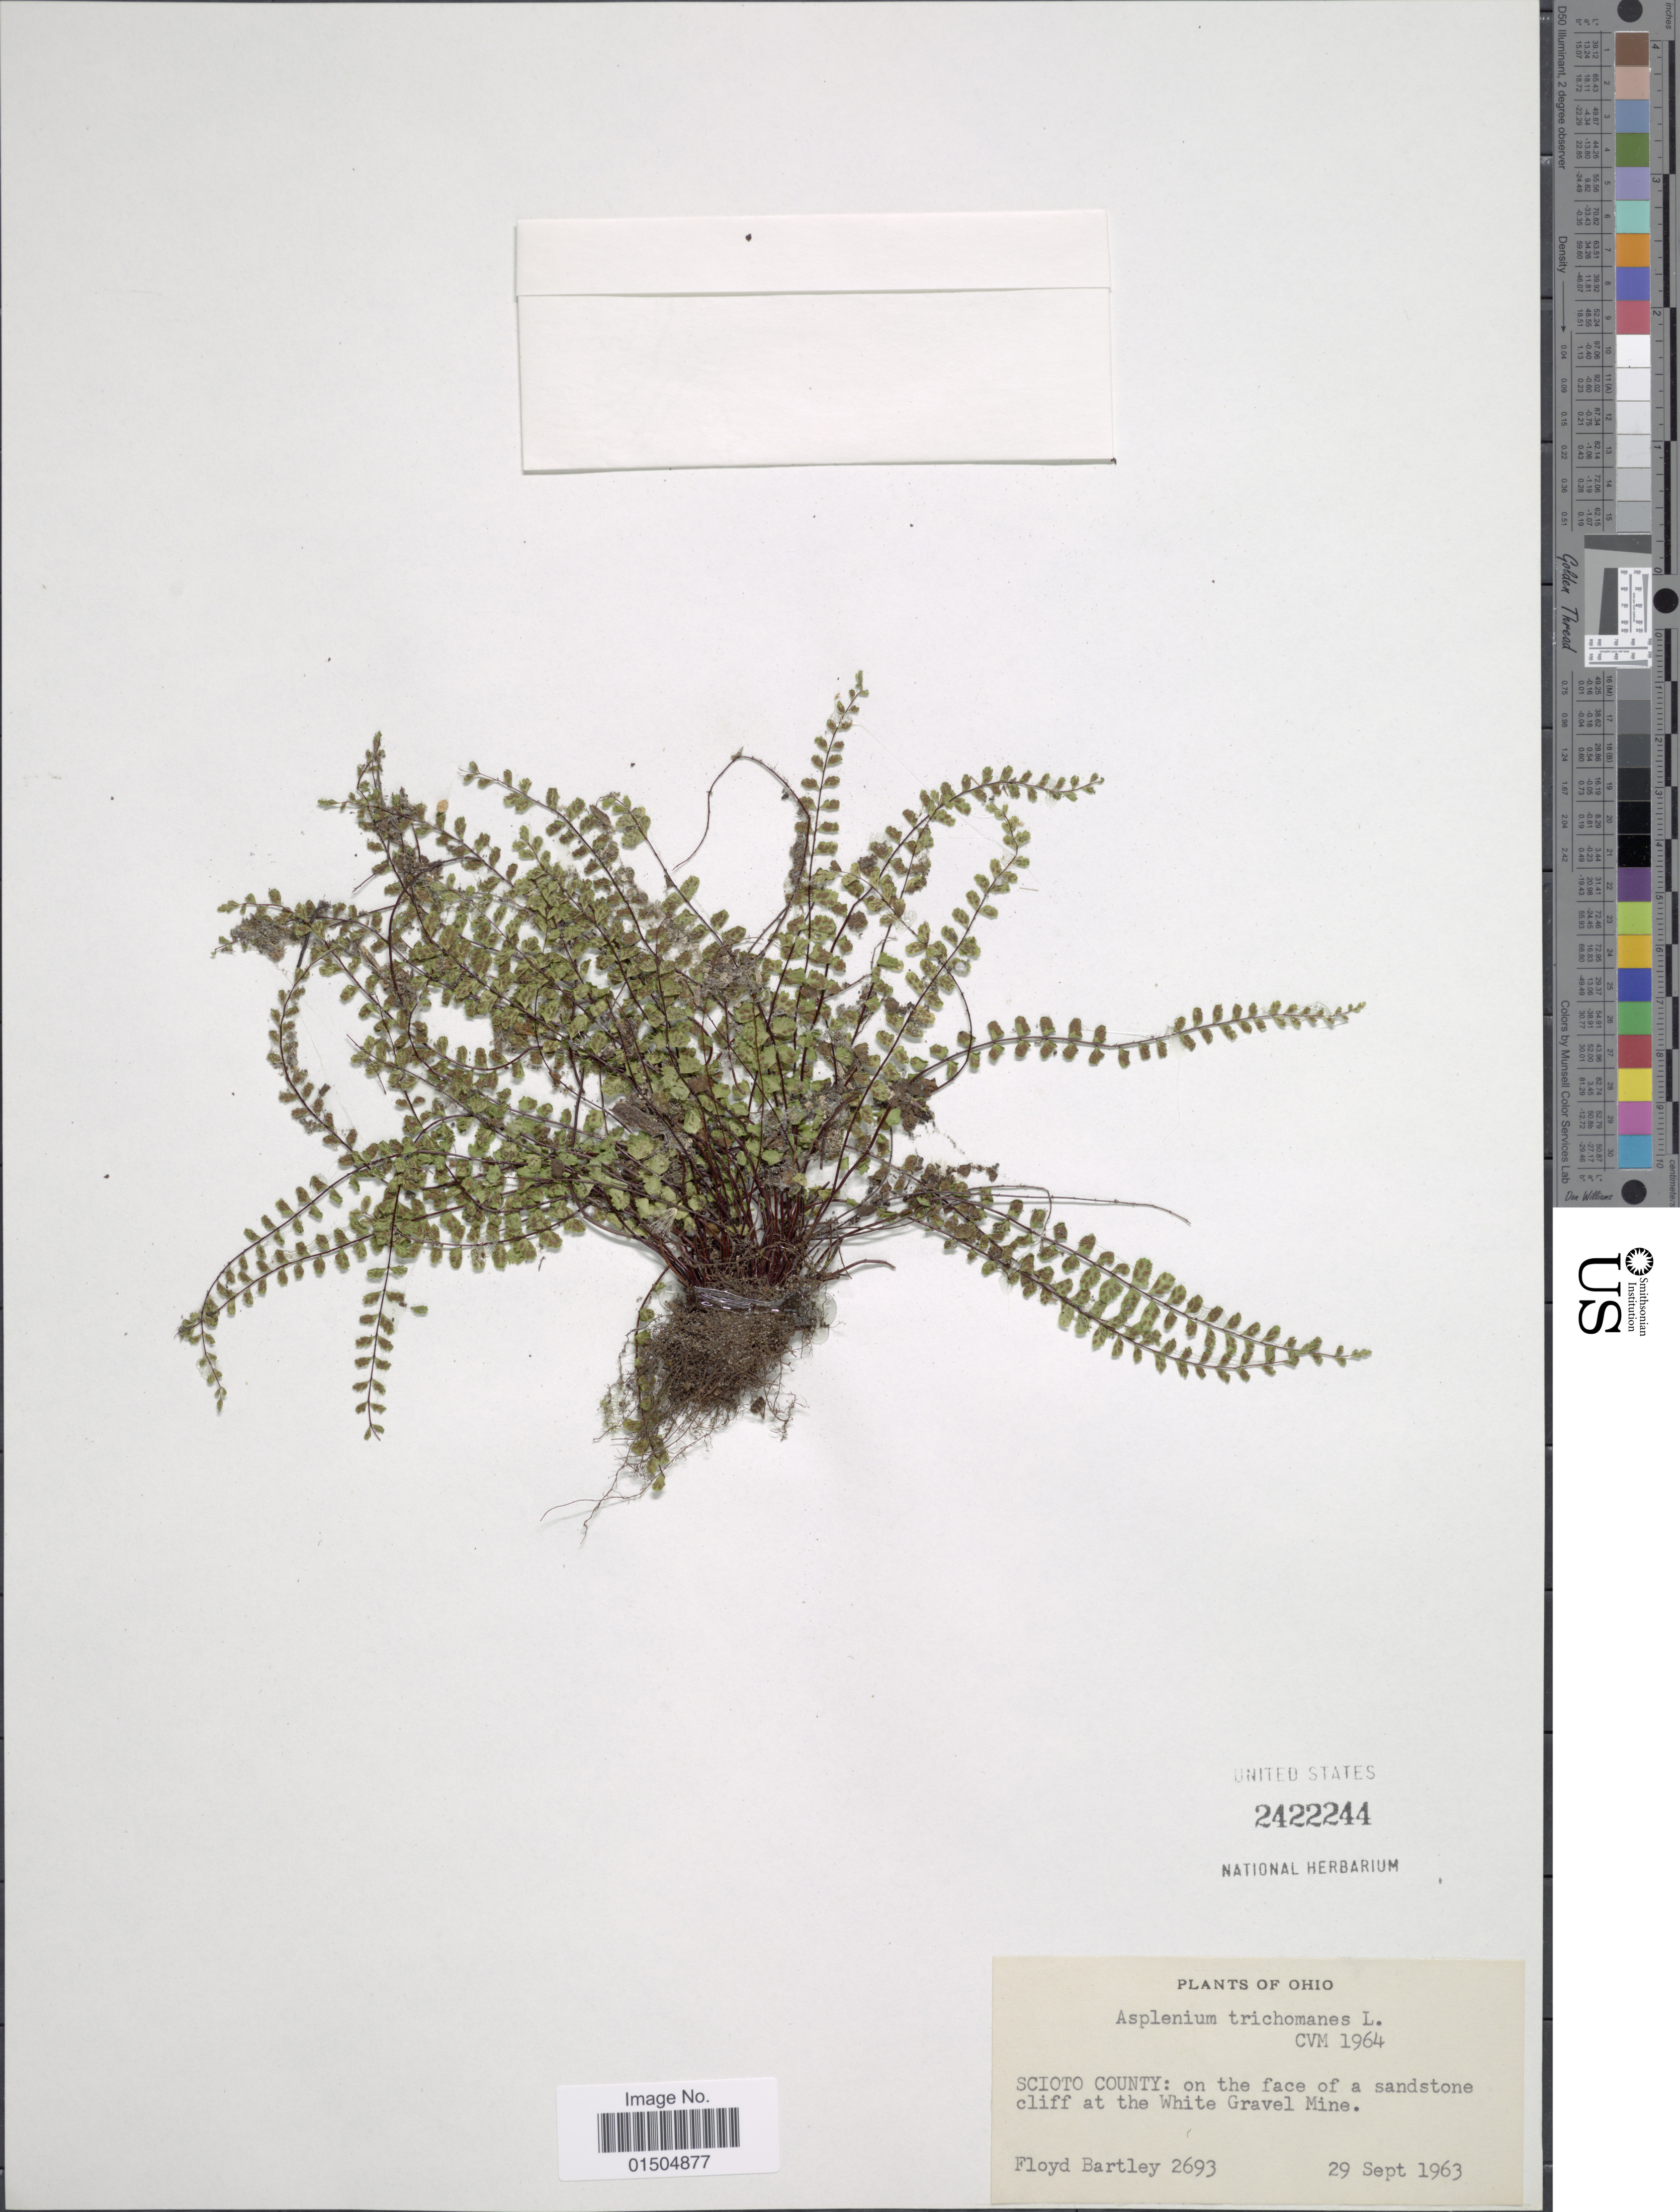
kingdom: Plantae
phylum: Tracheophyta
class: Polypodiopsida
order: Polypodiales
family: Aspleniaceae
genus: Asplenium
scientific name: Asplenium trichomanes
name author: L.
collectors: F. Bartley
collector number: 2693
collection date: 1963-09-29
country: United States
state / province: Ohio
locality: Scioto County: on the face of a sandstone cliff at the White Gravel Mine.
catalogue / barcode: US 2422244